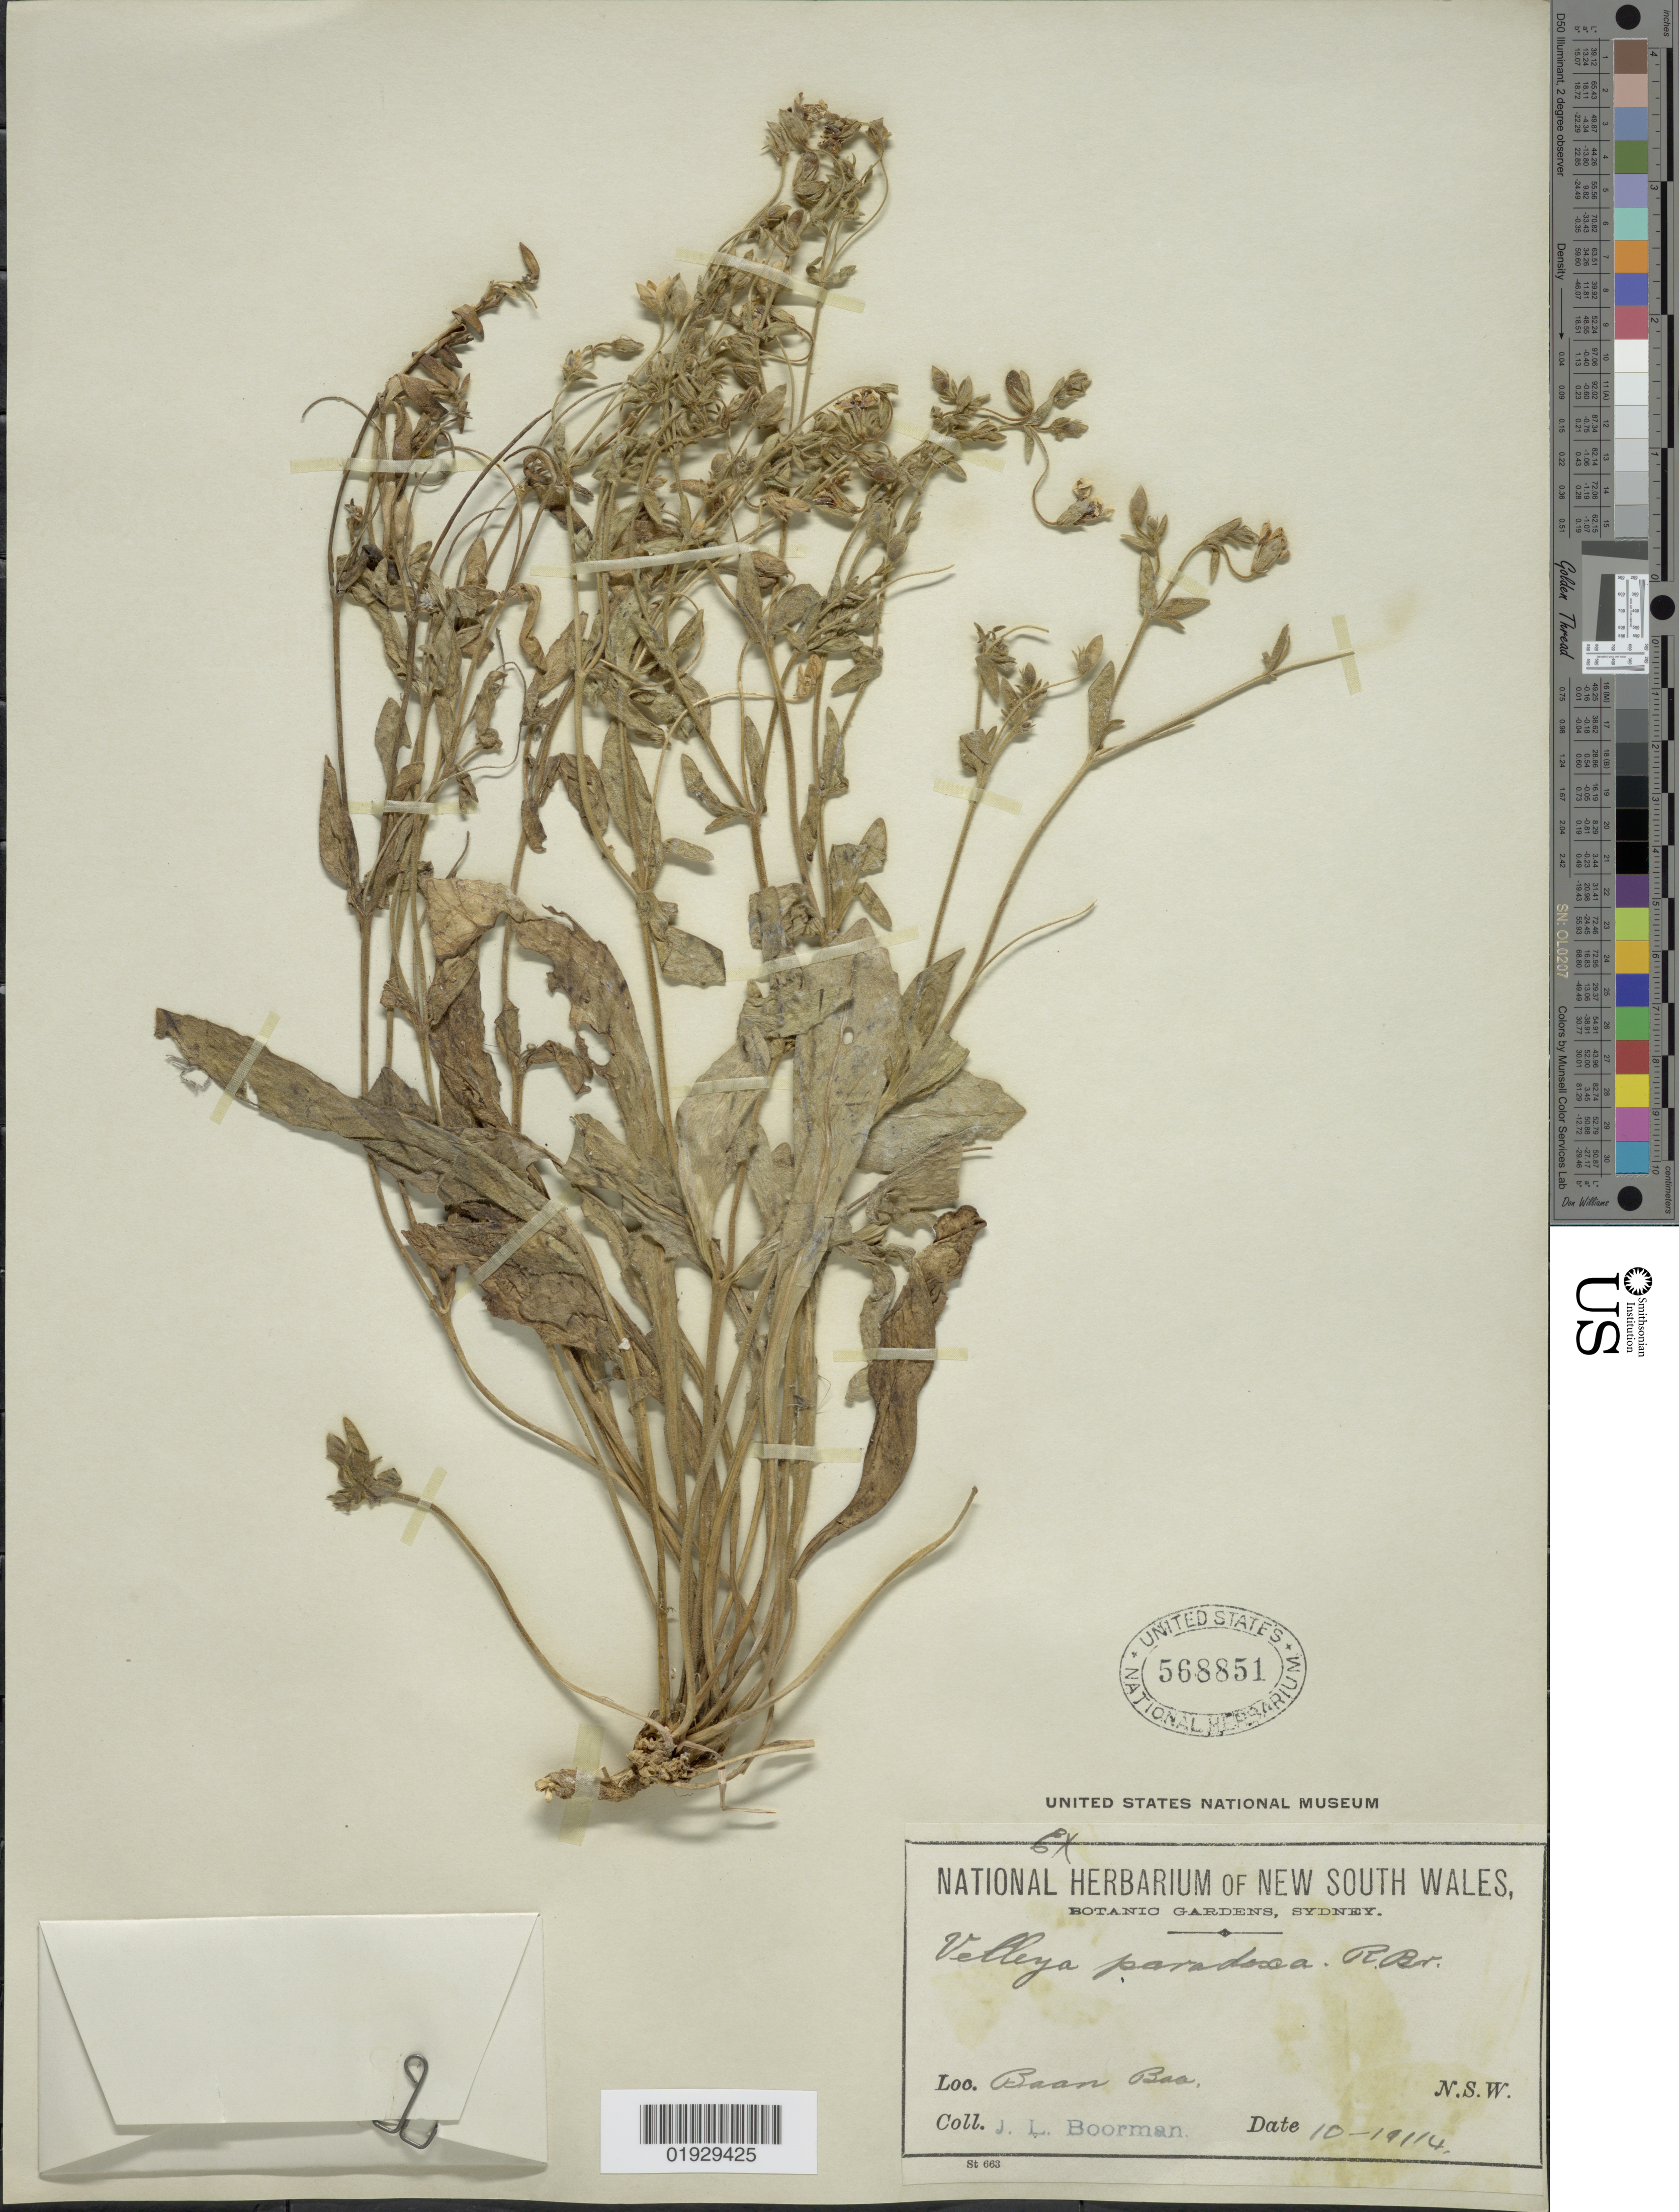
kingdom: Plantae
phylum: Tracheophyta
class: Magnoliopsida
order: Asterales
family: Goodeniaceae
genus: Velleia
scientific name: Velleia paradoxa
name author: R. Br.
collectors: J. Boorman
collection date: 1944-10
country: Australia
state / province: New South Wales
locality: Baan Baa. N.S.W.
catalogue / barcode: US 568851